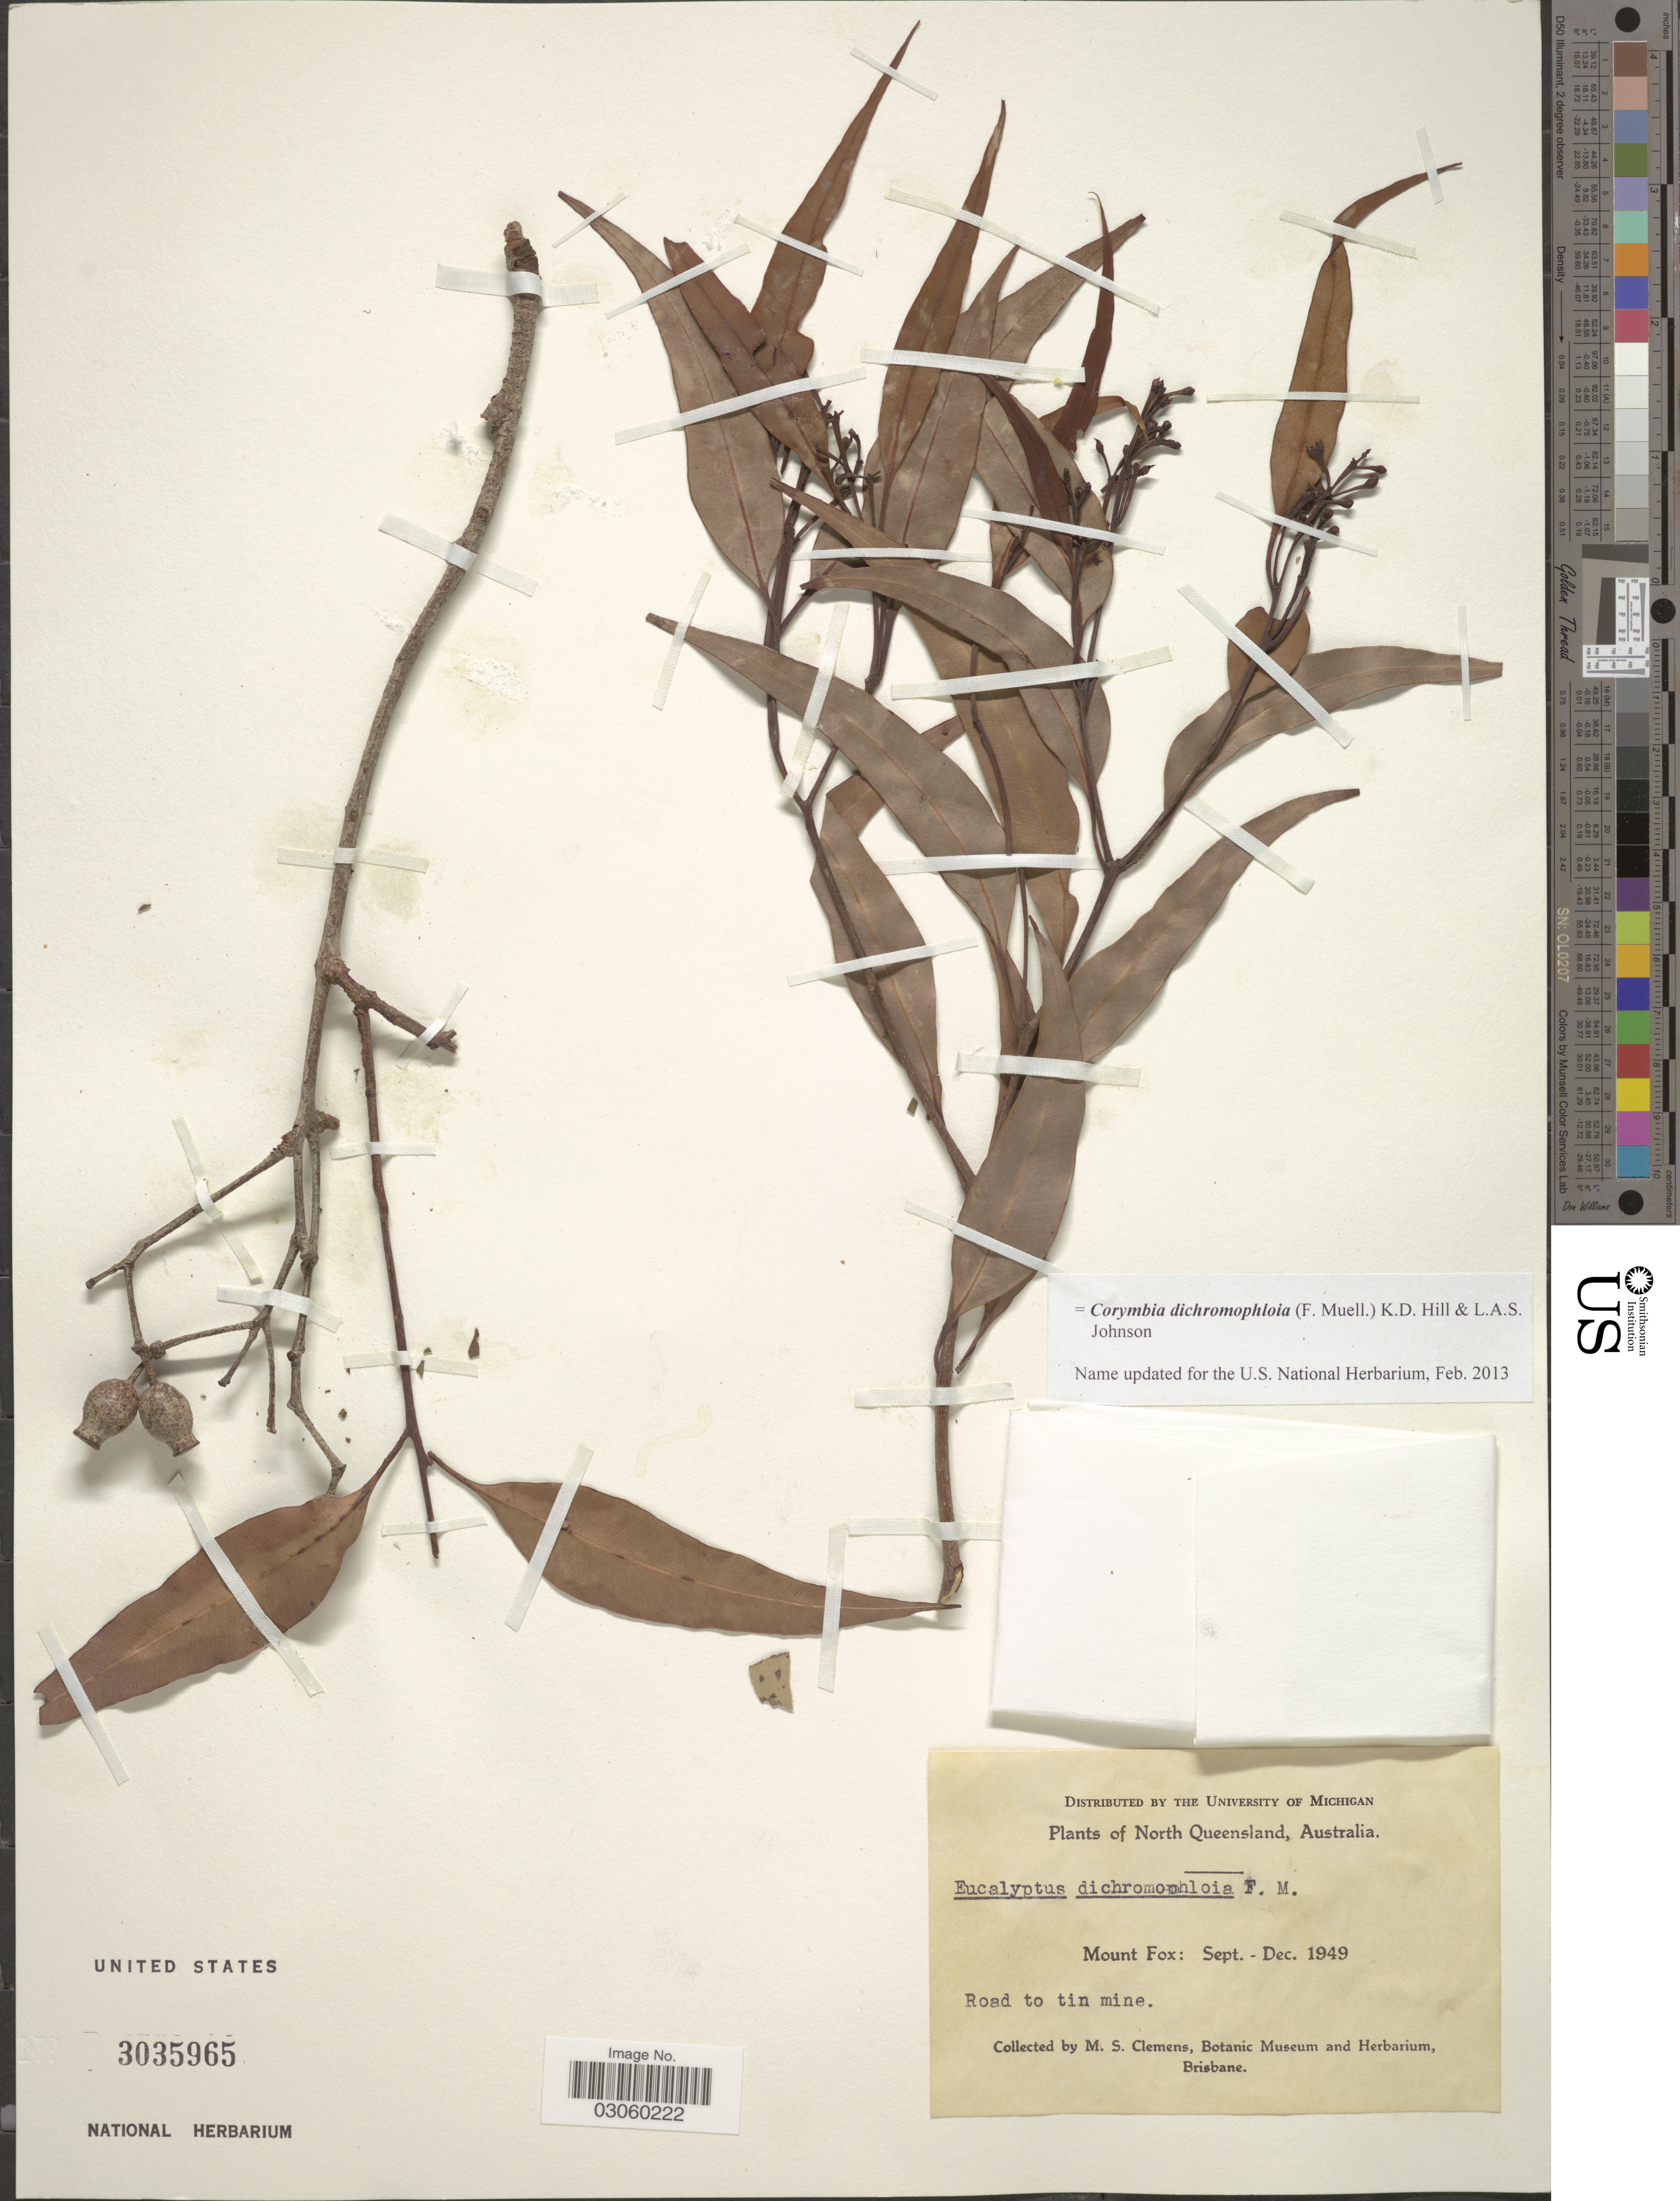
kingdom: Plantae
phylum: Tracheophyta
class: Magnoliopsida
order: Myrtales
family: Myrtaceae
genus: Corymbia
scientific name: Corymbia dichromophloia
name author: (F. Muell.) K.D. Hill & L.A.S. Johnson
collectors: M. S. Clemens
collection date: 1949-09/1949-12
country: Australia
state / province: Queensland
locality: North Queensland. Mount Fox. Road to tin mile.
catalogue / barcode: US 3035965